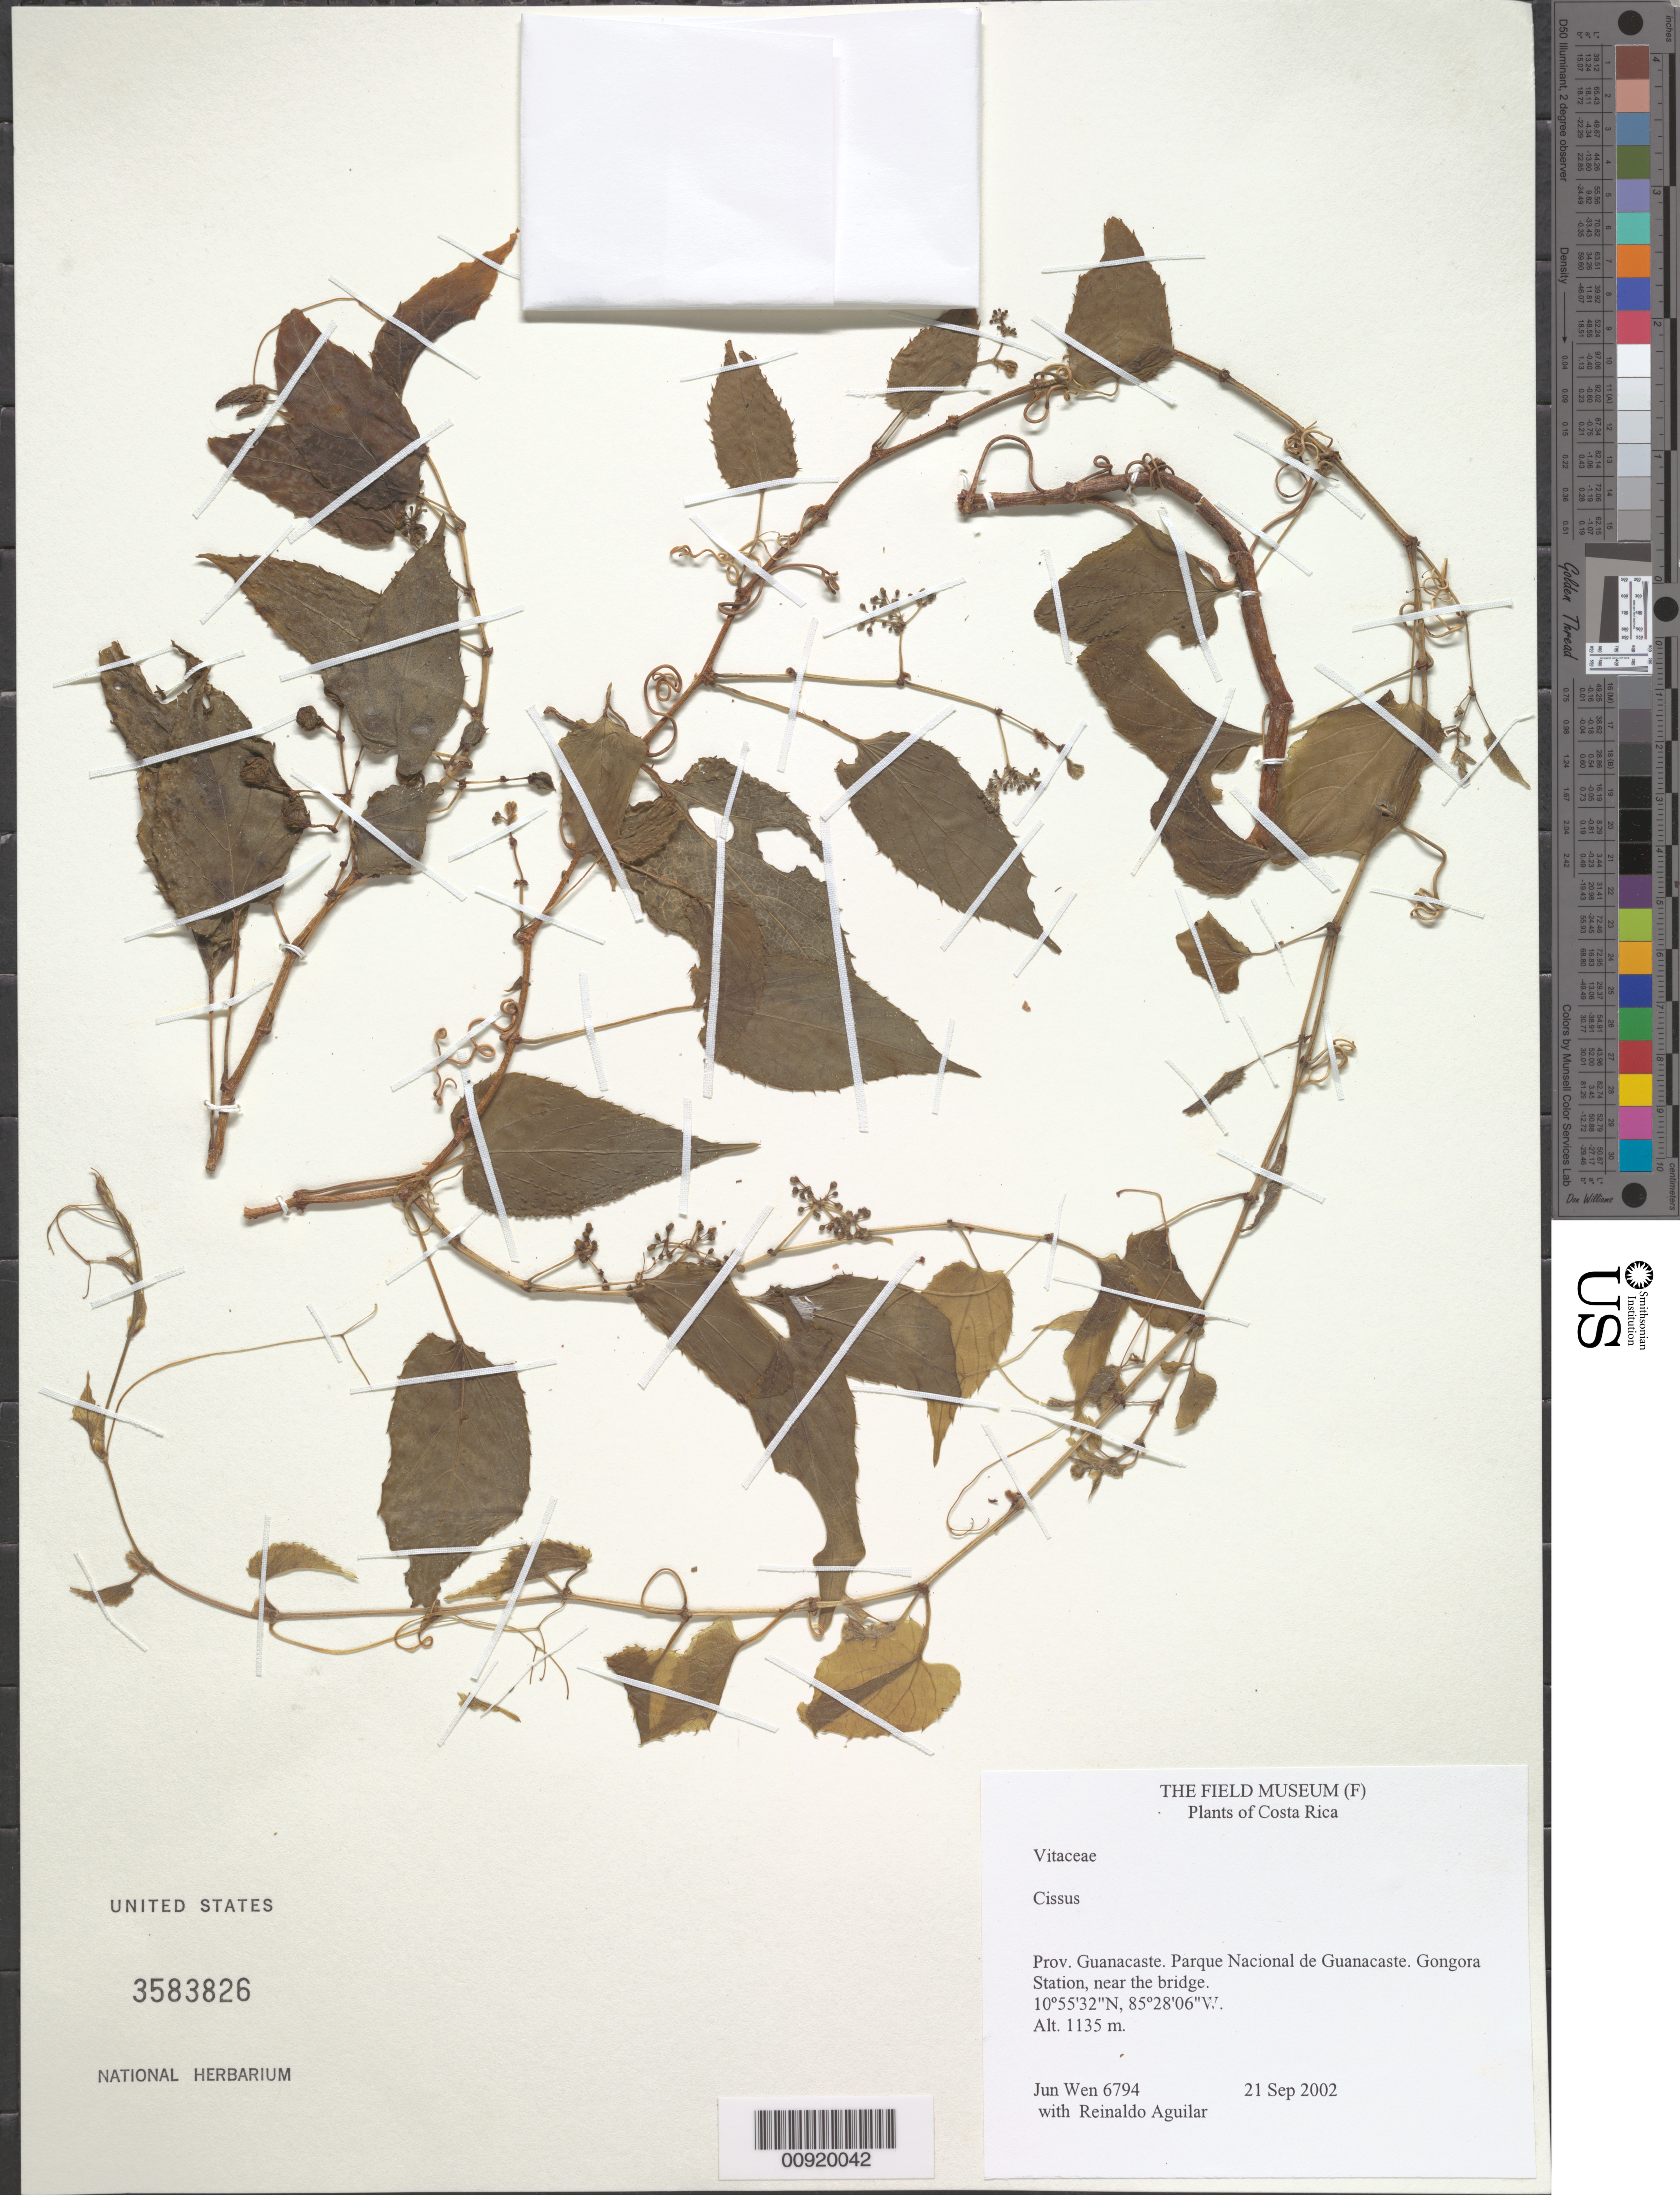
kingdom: Plantae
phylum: Tracheophyta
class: Magnoliopsida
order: Vitales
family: Vitaceae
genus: Cissus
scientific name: Cissus sp.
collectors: J. Wen & R. Aguilar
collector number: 6794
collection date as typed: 21 Sep 2002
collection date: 2002-09-21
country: Costa Rica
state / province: Guanacaste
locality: Parque Nacional de Guanacaste. Gongora Station, near the bridge.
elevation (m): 1135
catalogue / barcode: US 3583826